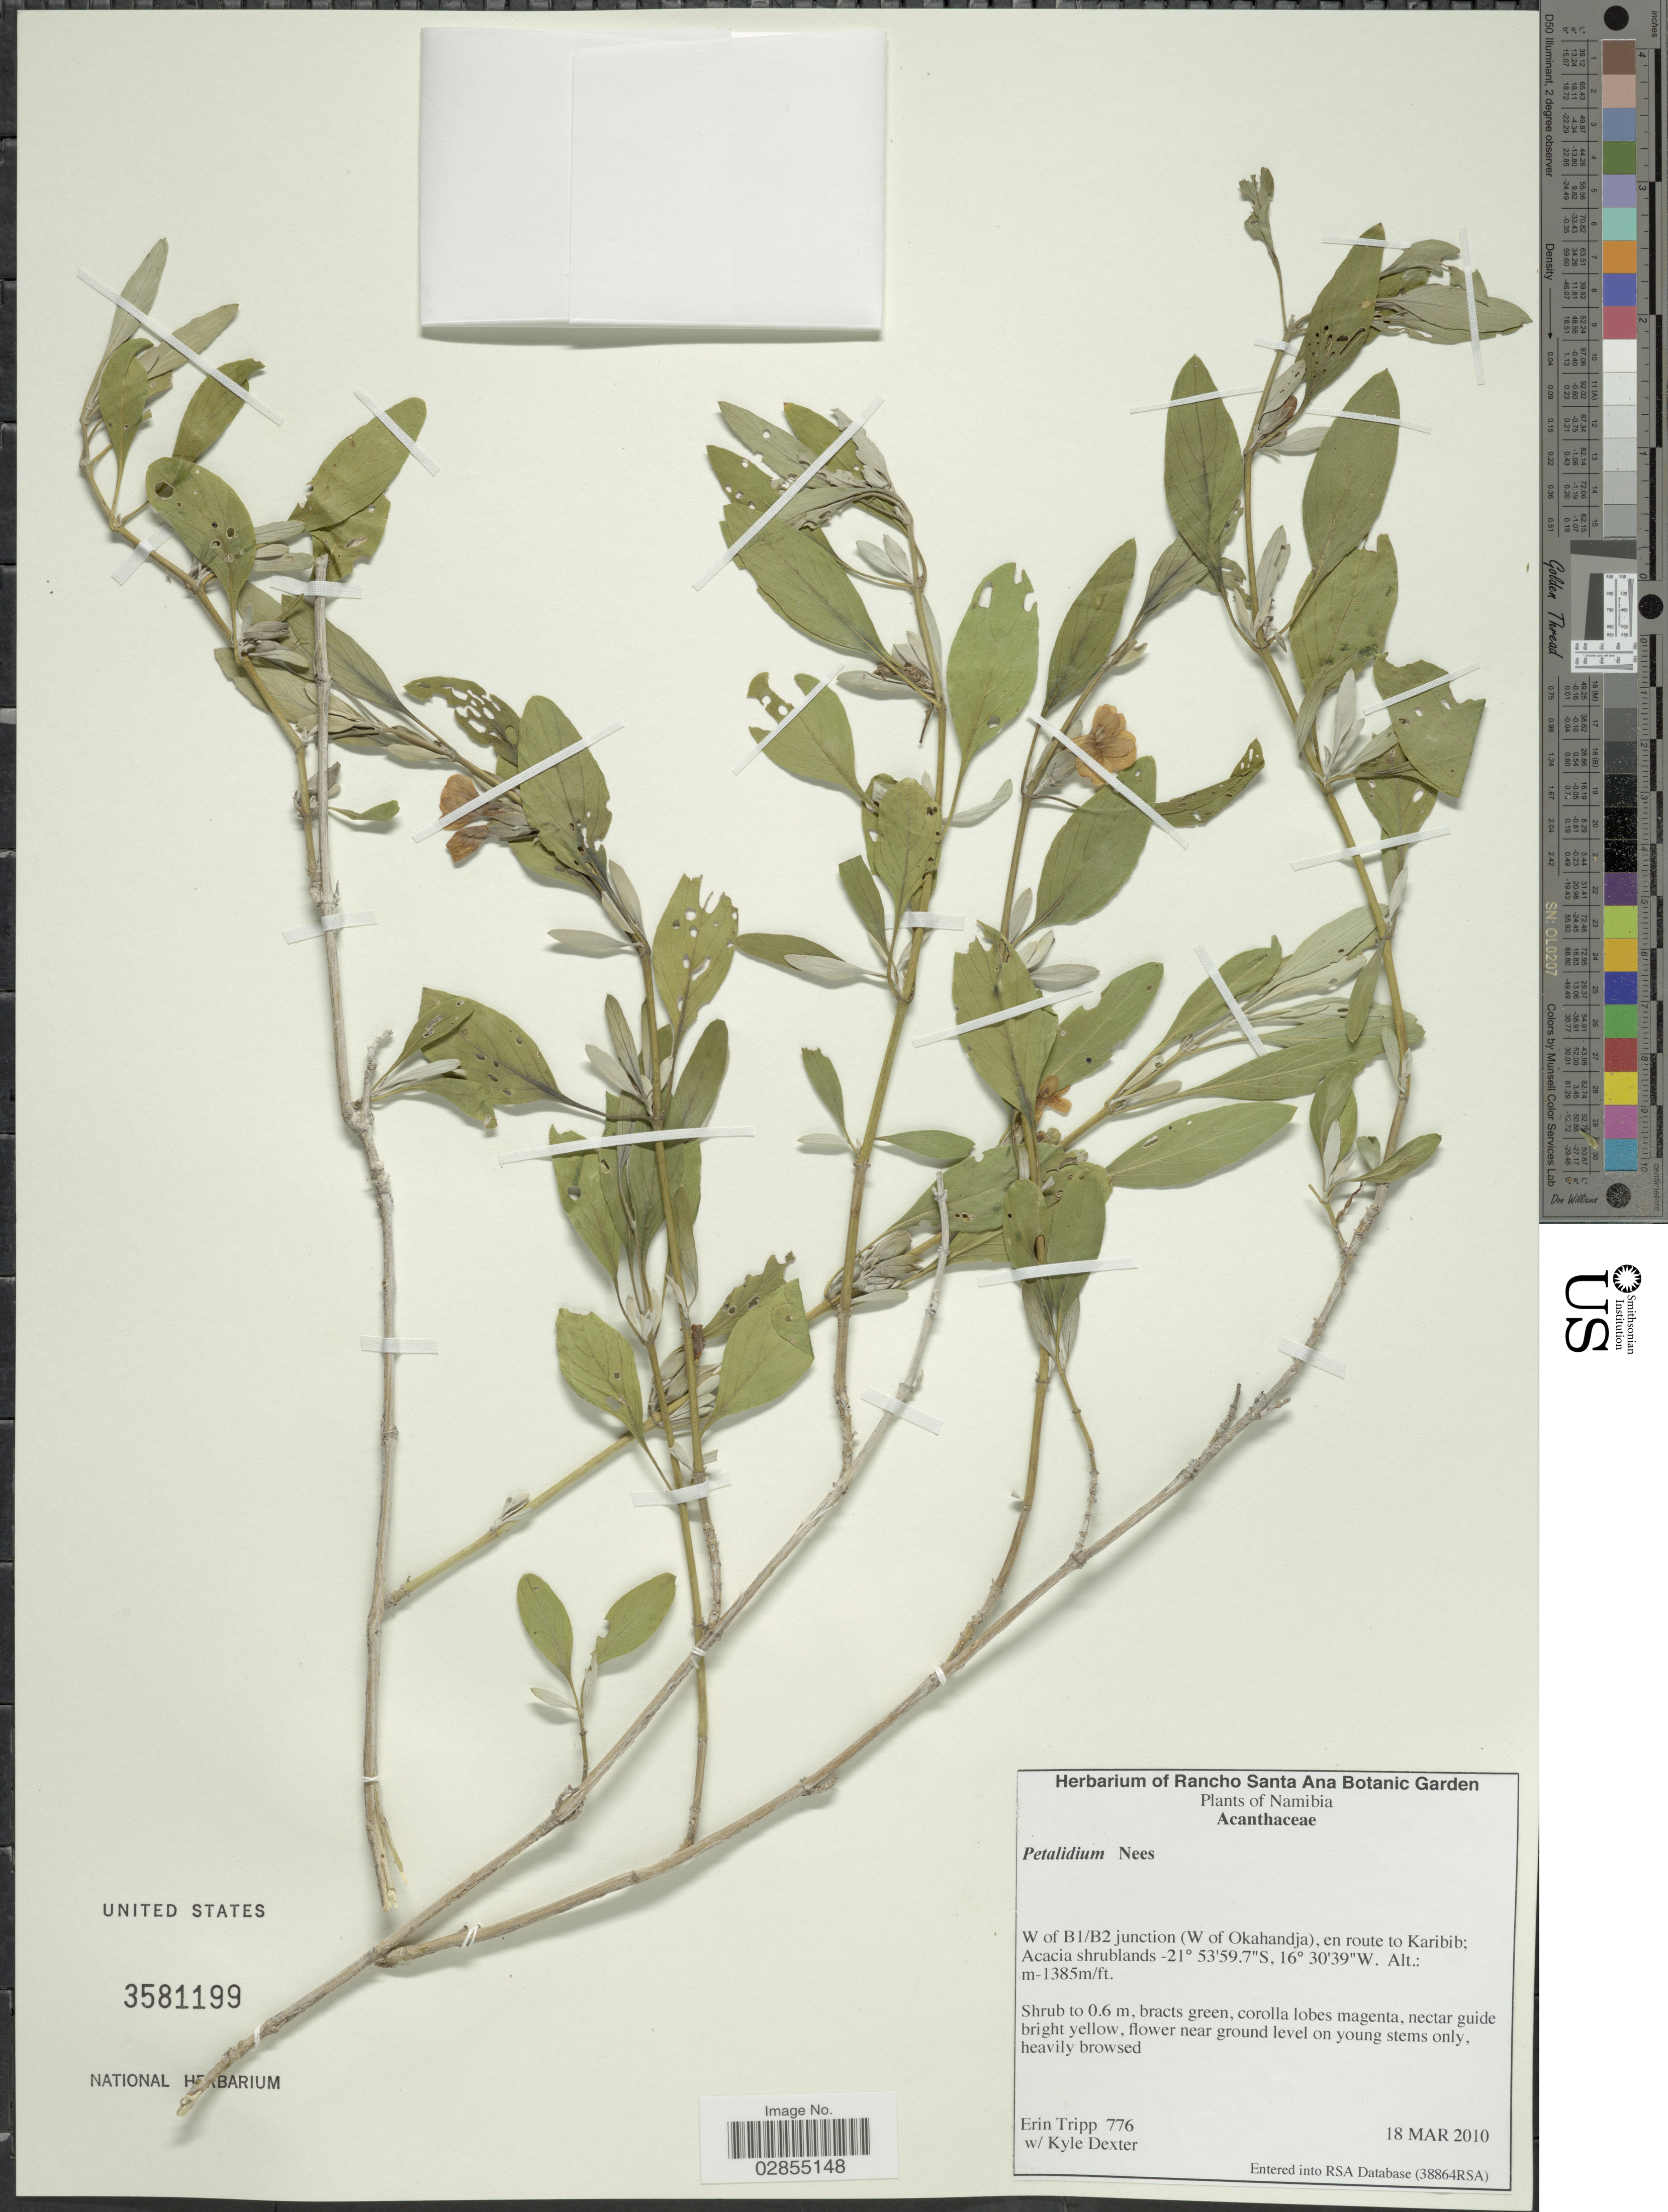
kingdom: Plantae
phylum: Tracheophyta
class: Magnoliopsida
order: Lamiales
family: Acanthaceae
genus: Petalidium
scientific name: Petalidium sp.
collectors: E. Tripp & K. Dexter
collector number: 776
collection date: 2010-03-18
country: Namibia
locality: W of B1/B2 junction (W of Okahandja), en route to Karibib.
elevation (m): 1385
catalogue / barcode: US 3581199